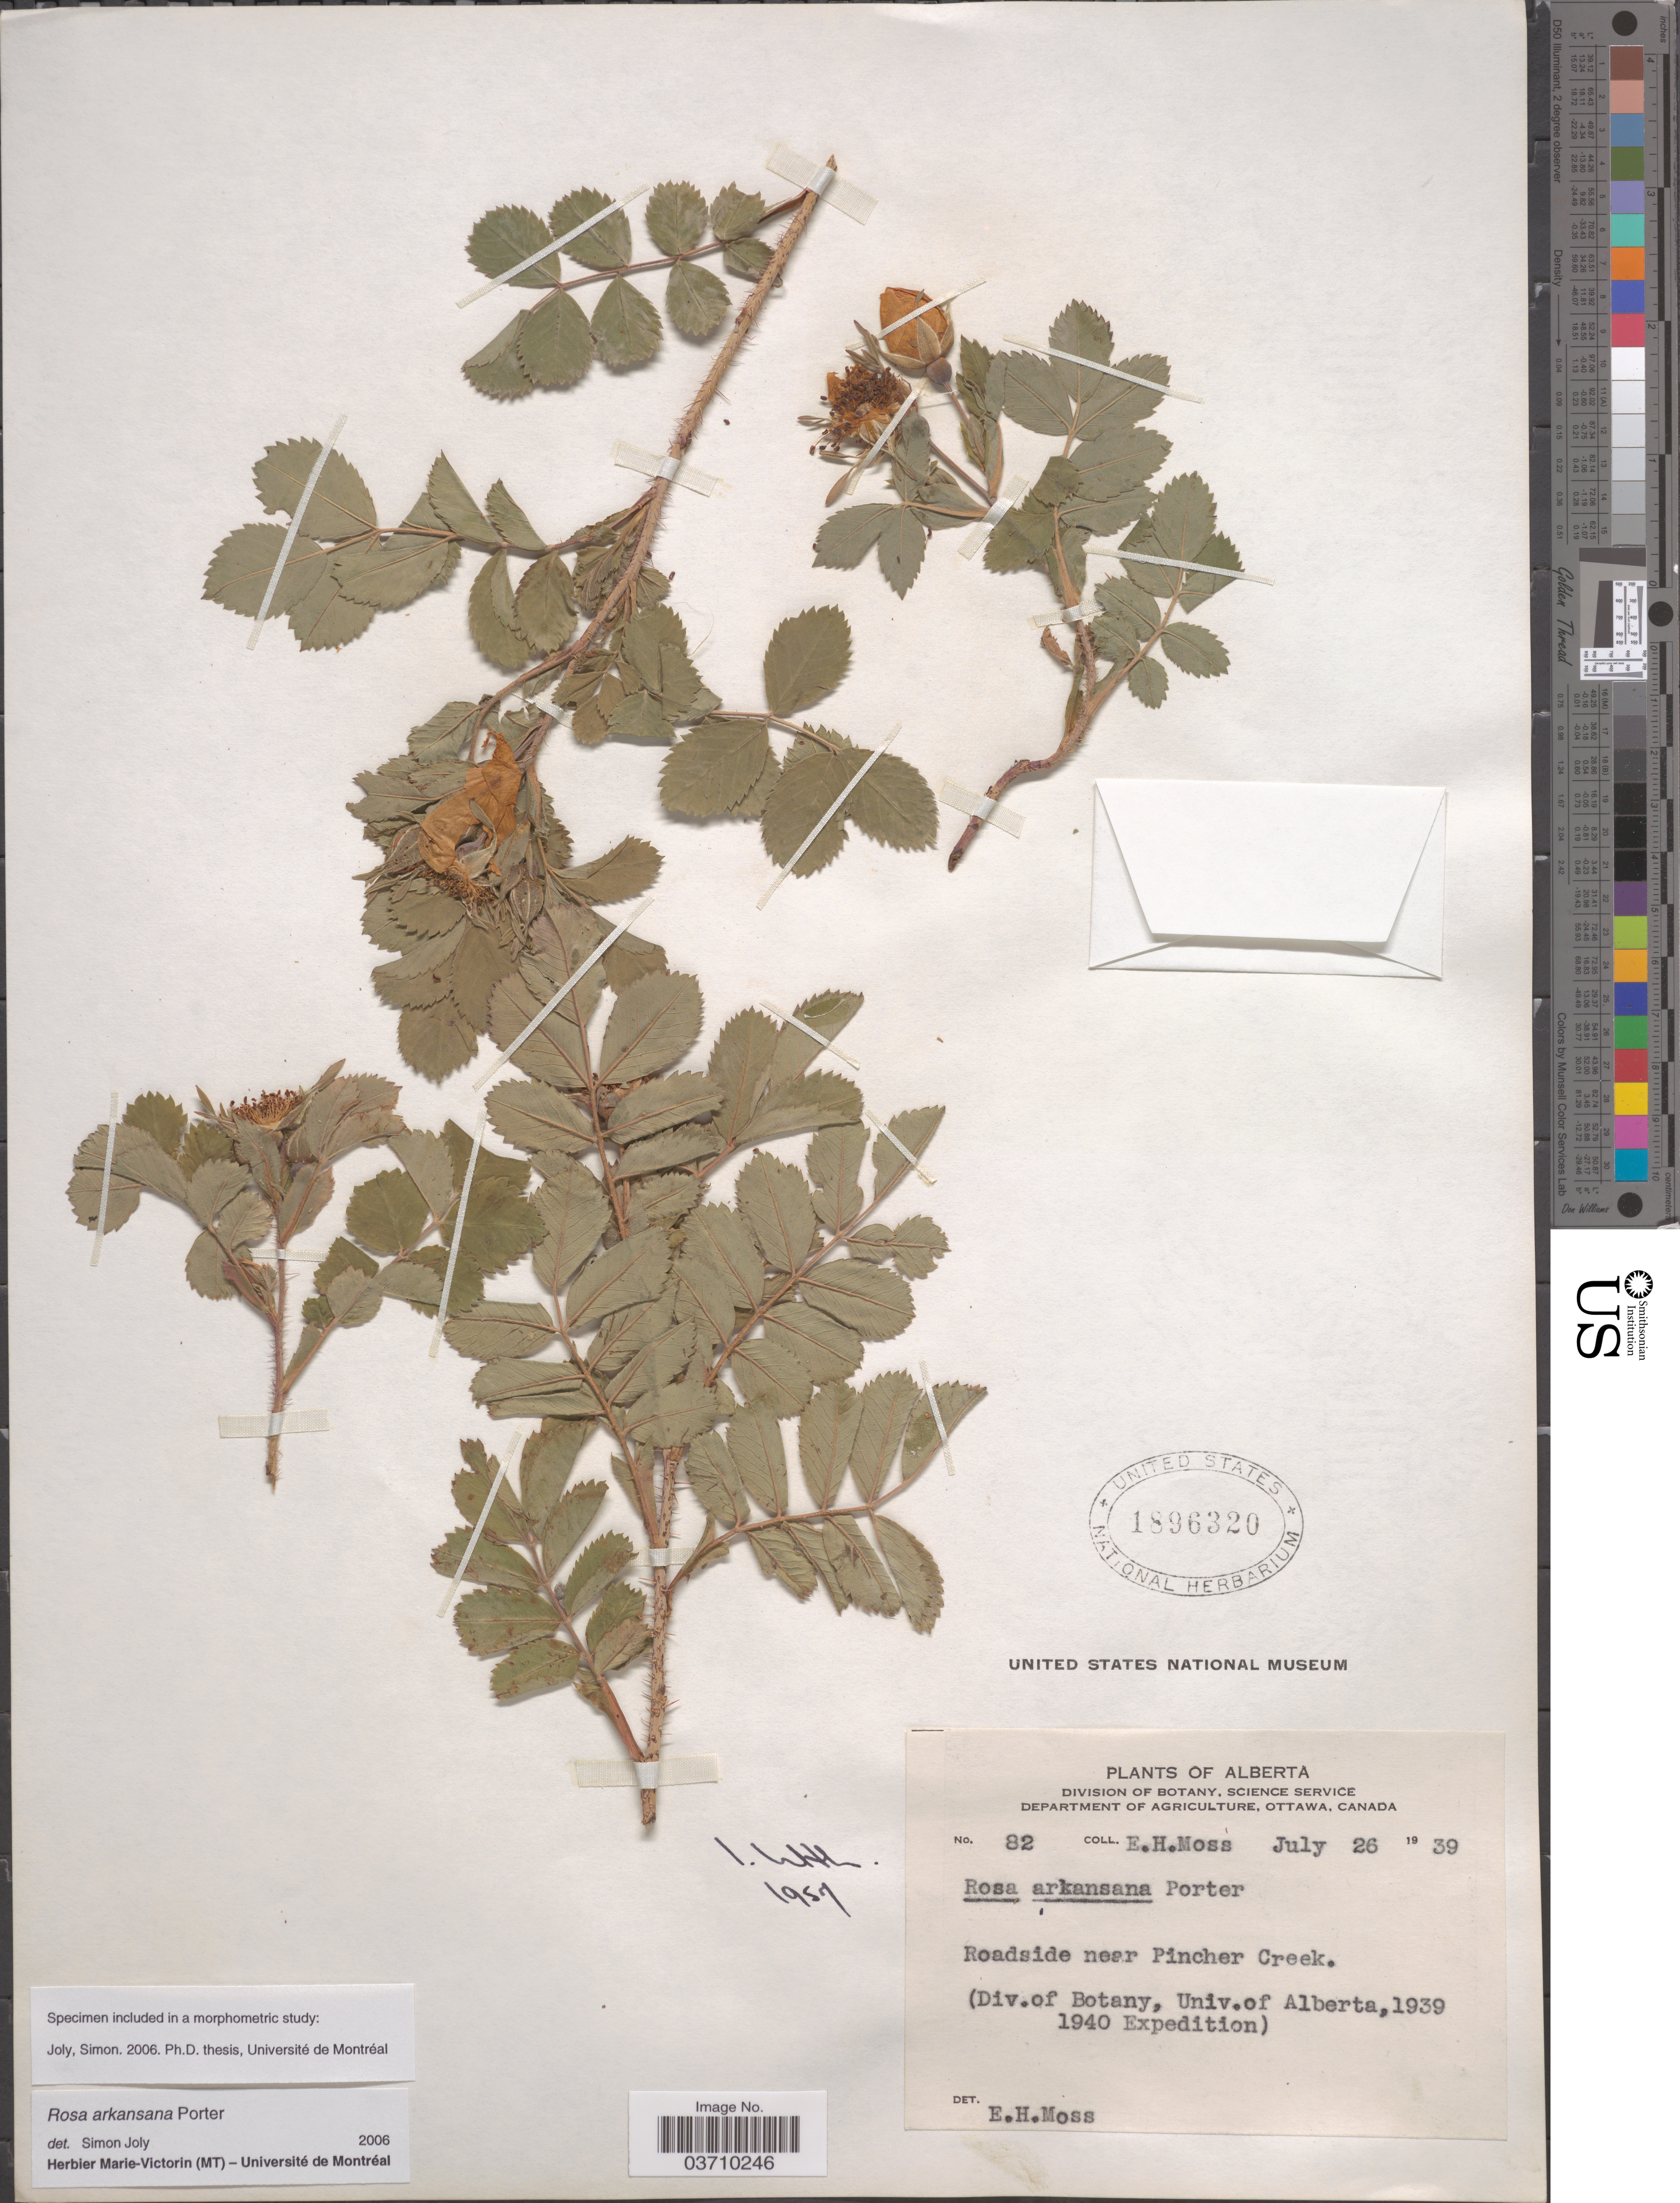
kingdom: Plantae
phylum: Tracheophyta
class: Magnoliopsida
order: Rosales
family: Rosaceae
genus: Rosa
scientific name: Rosa arkansana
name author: Porter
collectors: E. Moss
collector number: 82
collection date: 1939-07-26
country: Canada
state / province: Alberta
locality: Roadside near Pincher Creek.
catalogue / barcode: US 1896320